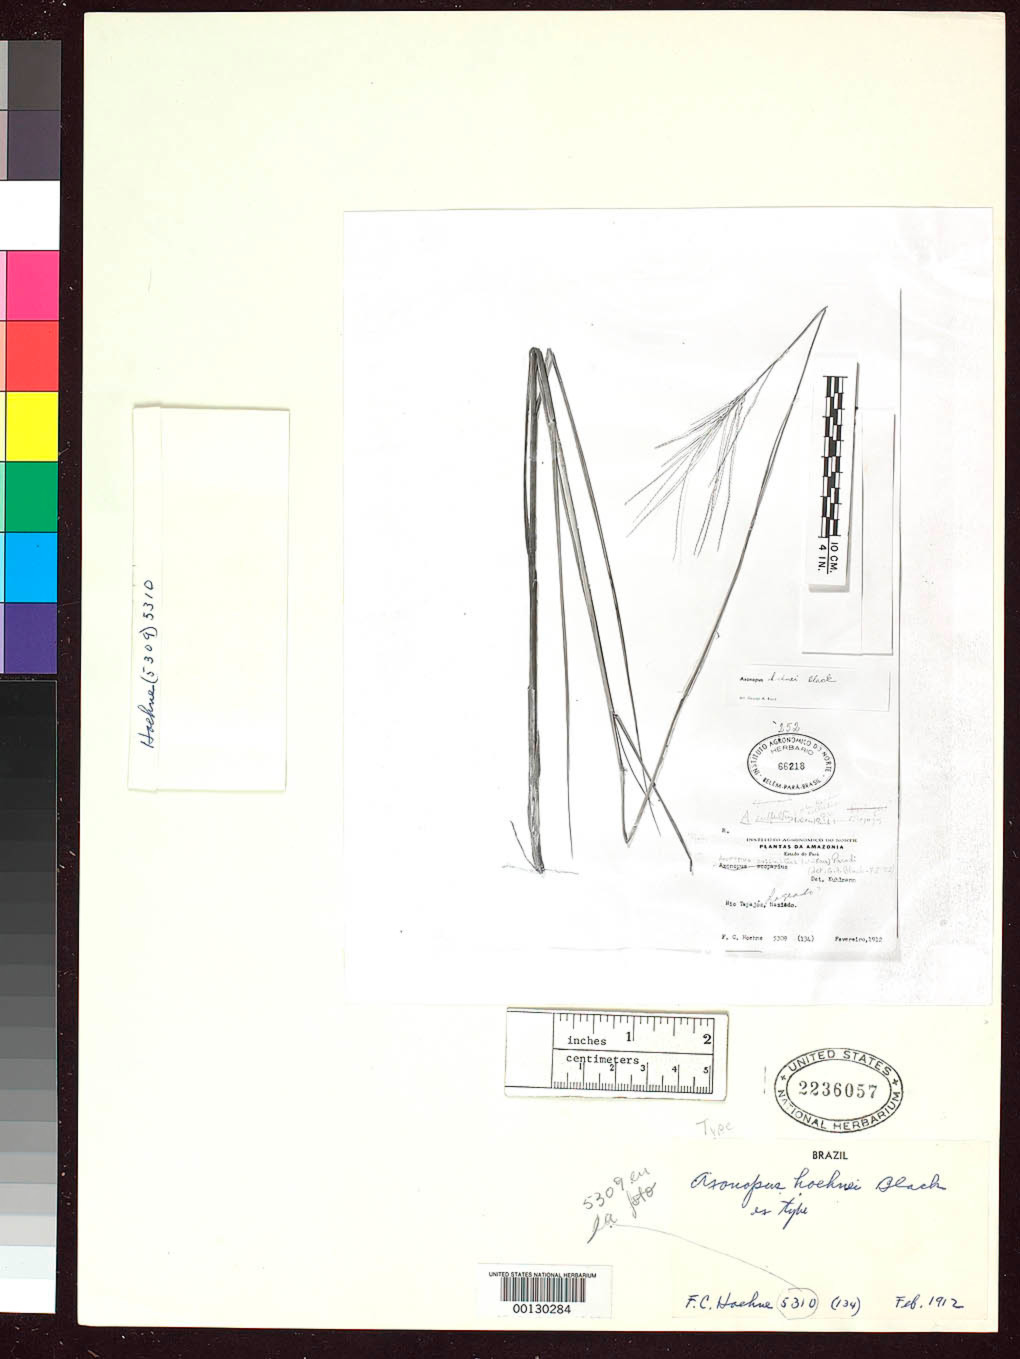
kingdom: Plantae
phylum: Tracheophyta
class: Liliopsida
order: Poales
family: Poaceae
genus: Axonopus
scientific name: Axonopus hoehnei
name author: G.A. Black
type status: Type Fragment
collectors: F. C. Hoehne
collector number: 5310 (5309)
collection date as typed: Feb 1912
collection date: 1912-02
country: Brazil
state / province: Pará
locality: Lageado, Rio Tapajoz.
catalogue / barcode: US 2236057